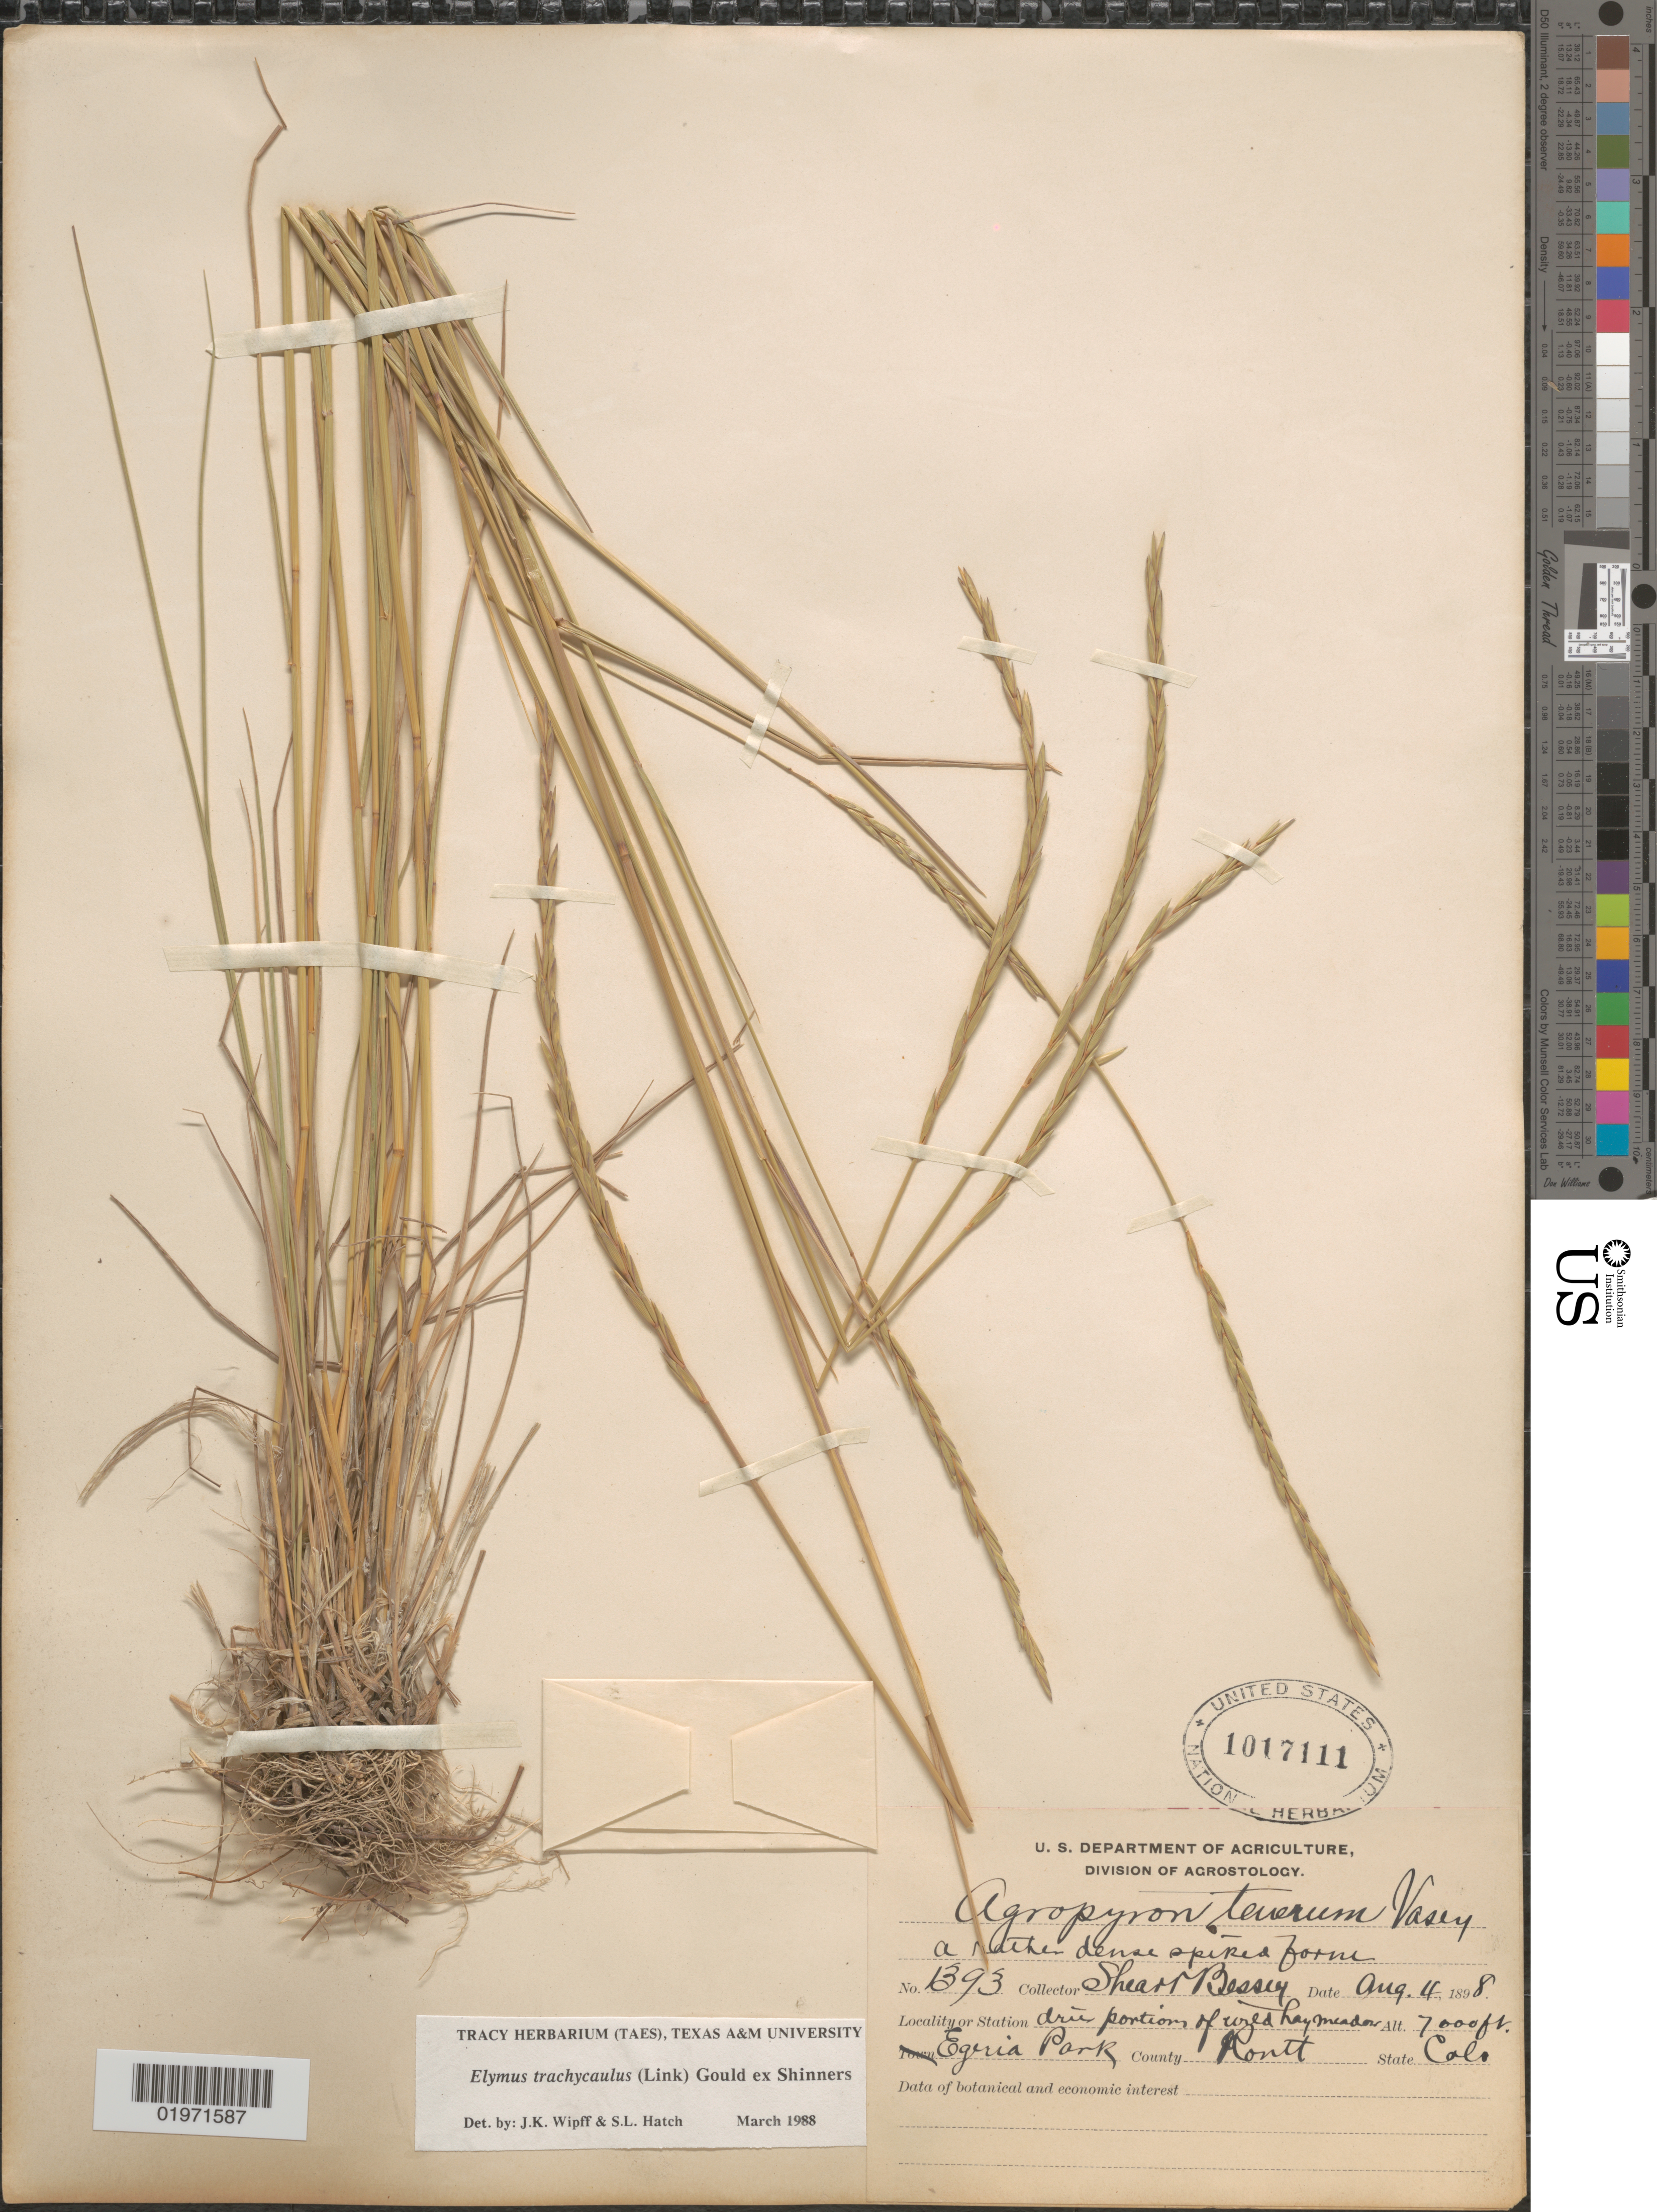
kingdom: Plantae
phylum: Tracheophyta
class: Liliopsida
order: Poales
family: Poaceae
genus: Elymus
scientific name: Elymus trachycaulus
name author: (Link) Gould ex Shinners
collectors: -- Shear & -. Bessey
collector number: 1393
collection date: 1898-08-04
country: United States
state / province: Colorado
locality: Egeria Park. County Routt.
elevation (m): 2134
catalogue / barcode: US 1017111